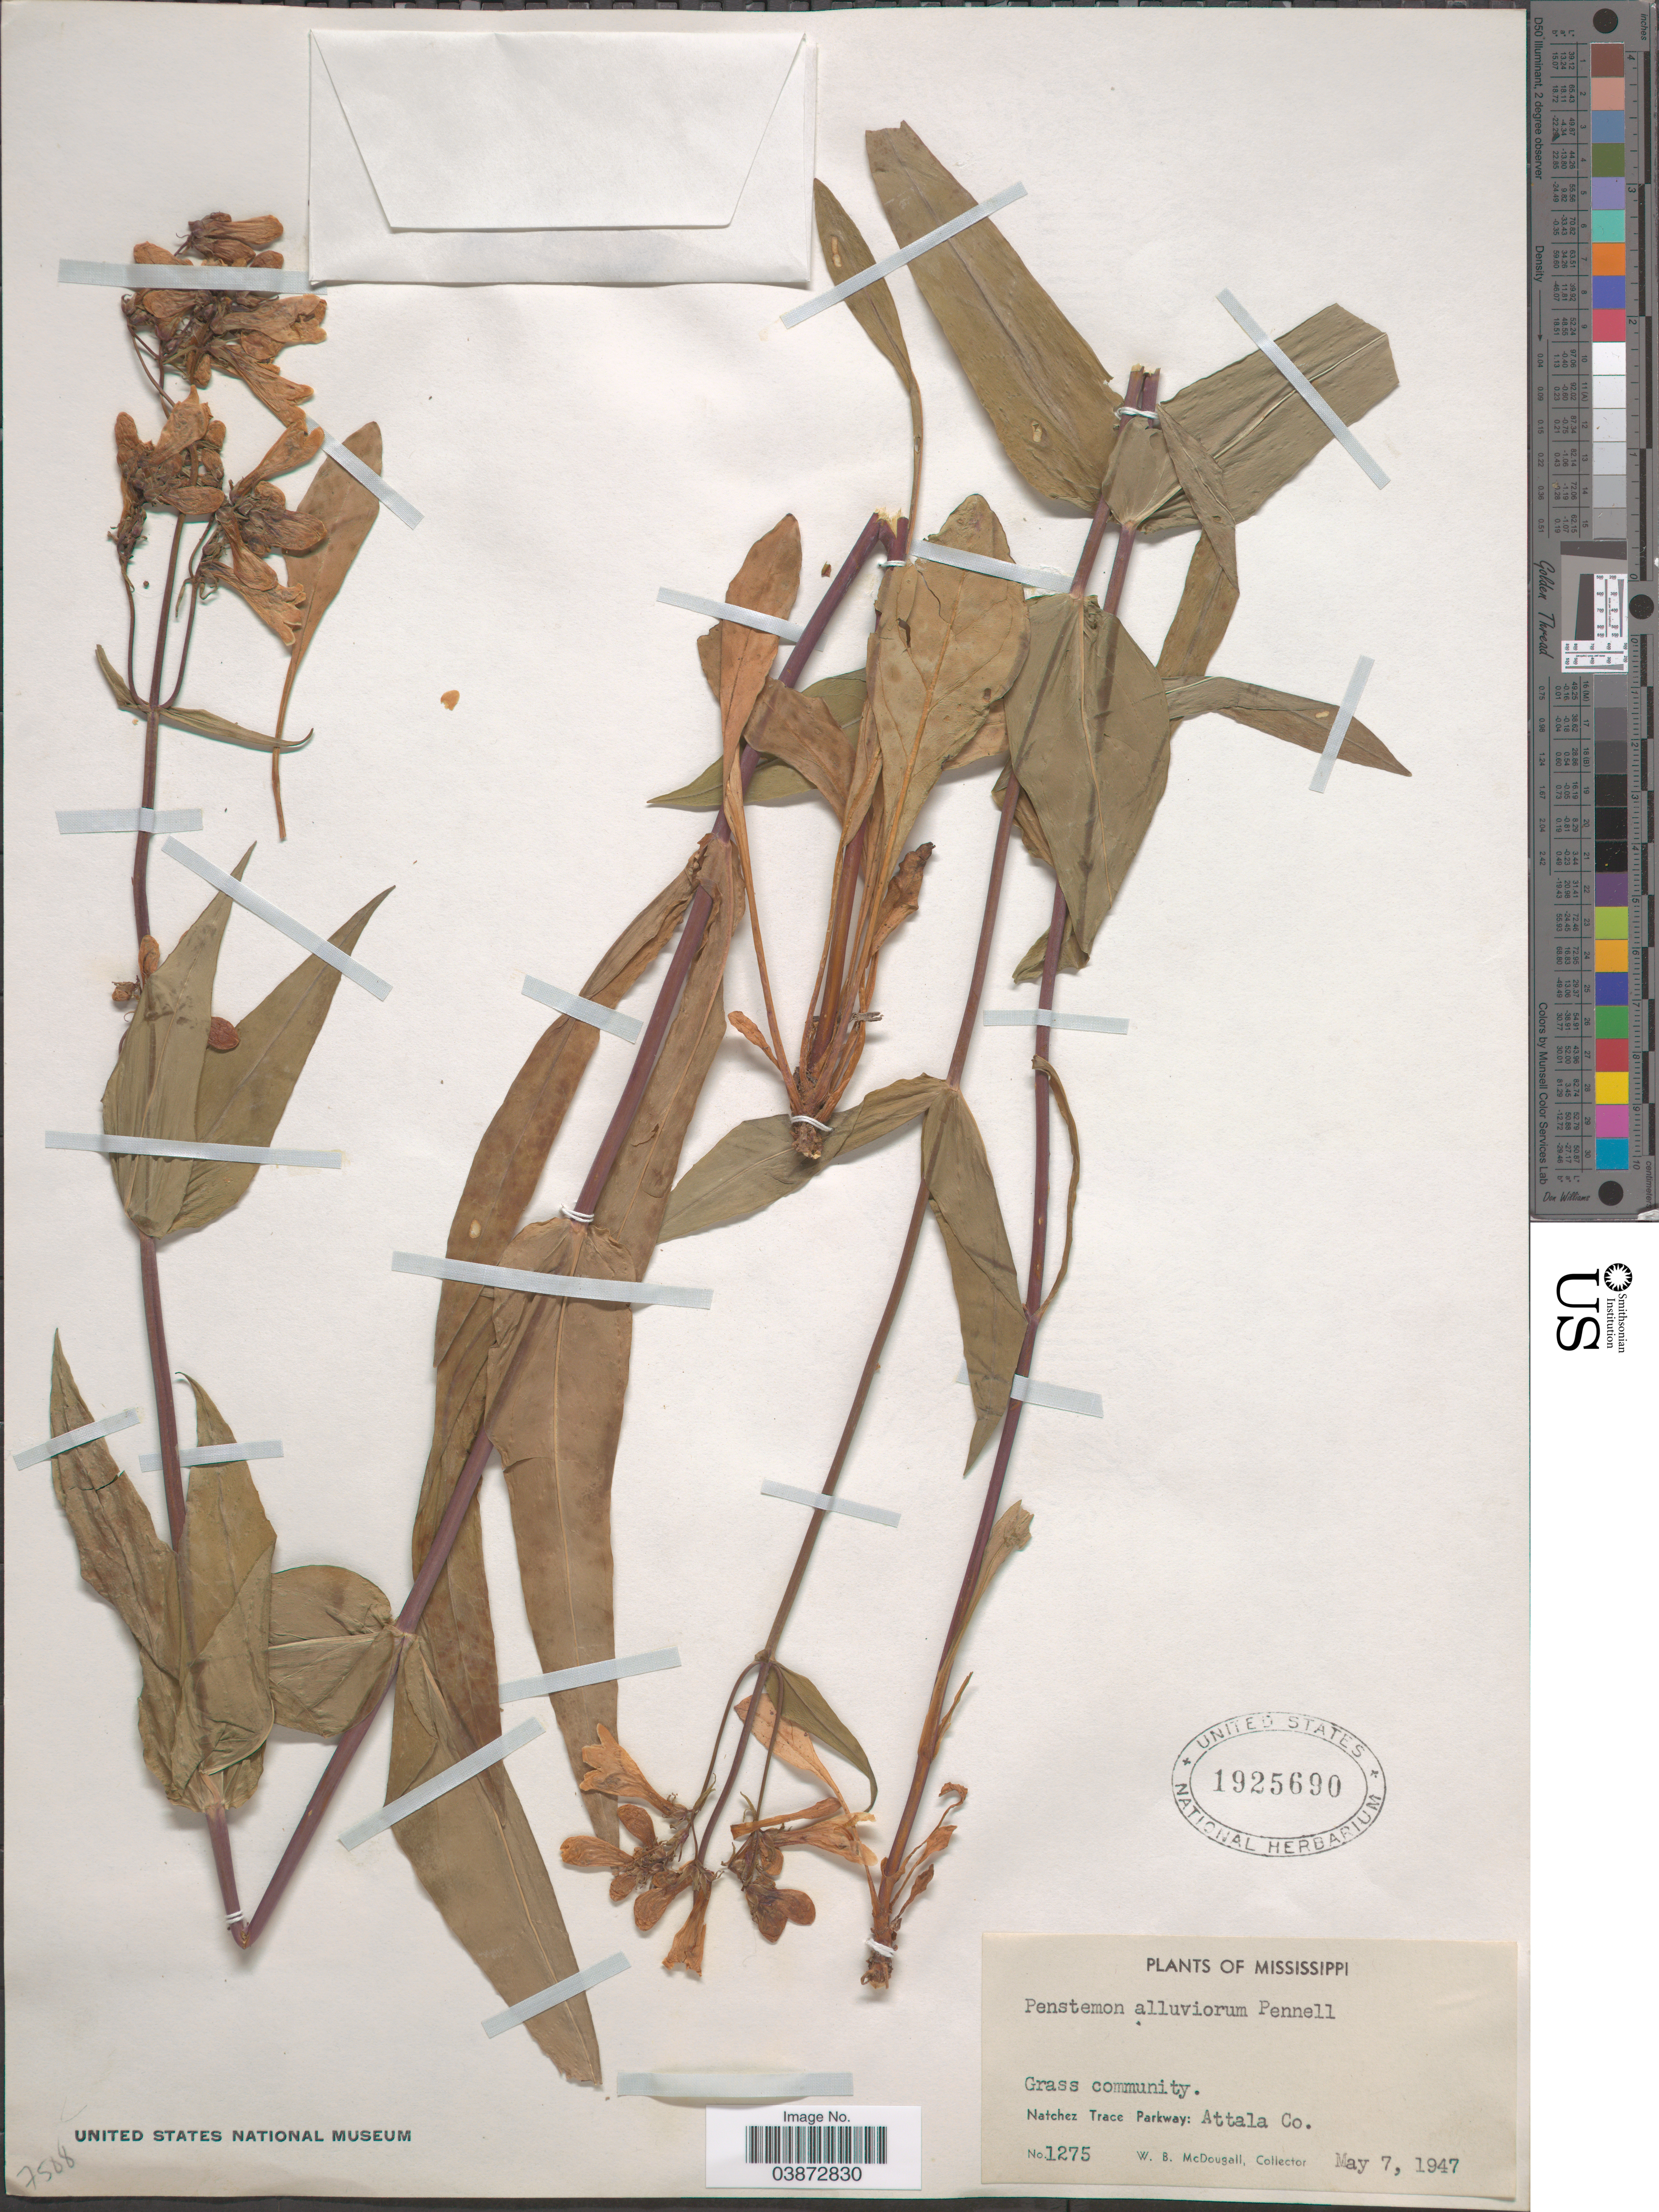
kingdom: Plantae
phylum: Tracheophyta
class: Magnoliopsida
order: Lamiales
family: Plantaginaceae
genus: Penstemon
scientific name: Penstemon alluviorum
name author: Pennell in Small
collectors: W. B. McDougall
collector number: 1275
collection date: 1947-05-07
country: United States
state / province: Mississippi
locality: Grass community. Natchez Trace Parkway: Attala Co.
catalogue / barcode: US 1925690